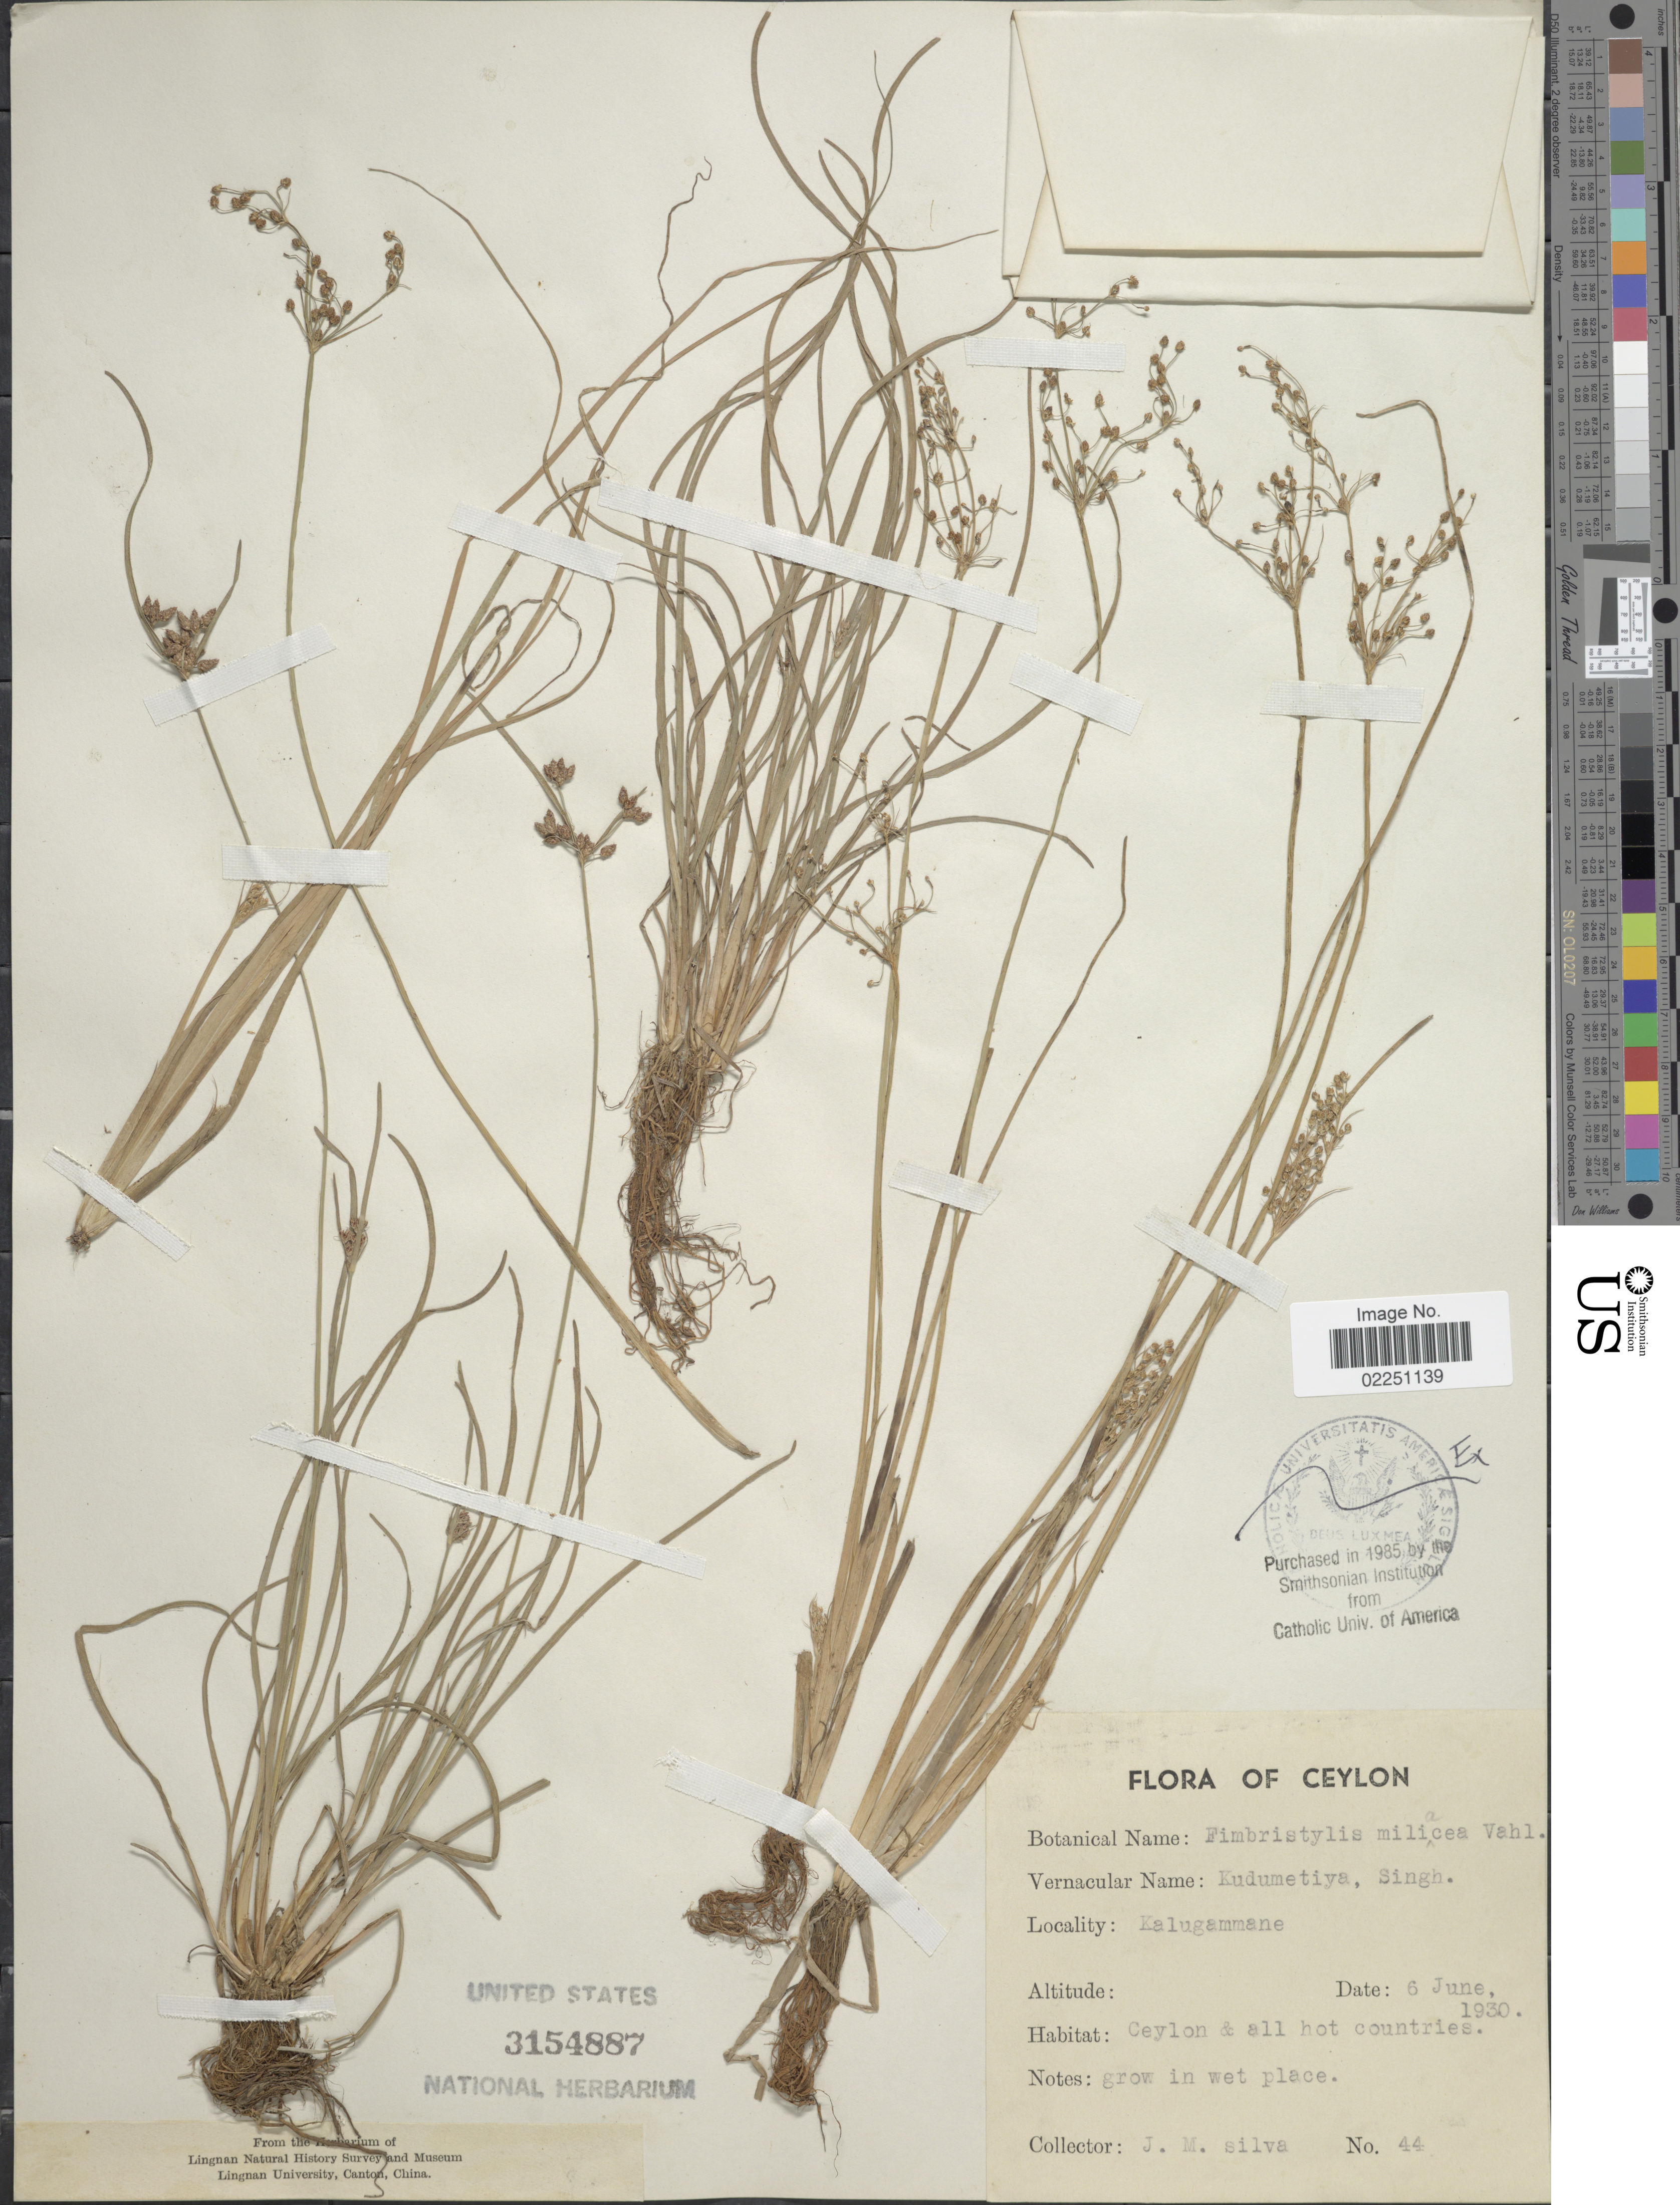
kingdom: Plantae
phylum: Tracheophyta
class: Liliopsida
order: Poales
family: Cyperaceae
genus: Fimbristylis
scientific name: Fimbristylis littoralis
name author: Gaudich.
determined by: Strong, M. T., (US), Smithsonian Institution - National Museum of Natural History (UNITED STATES)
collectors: J. M. Silva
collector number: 44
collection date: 1930-06-06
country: Sri Lanka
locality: Ceylon. Kalugammane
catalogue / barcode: US 3154887